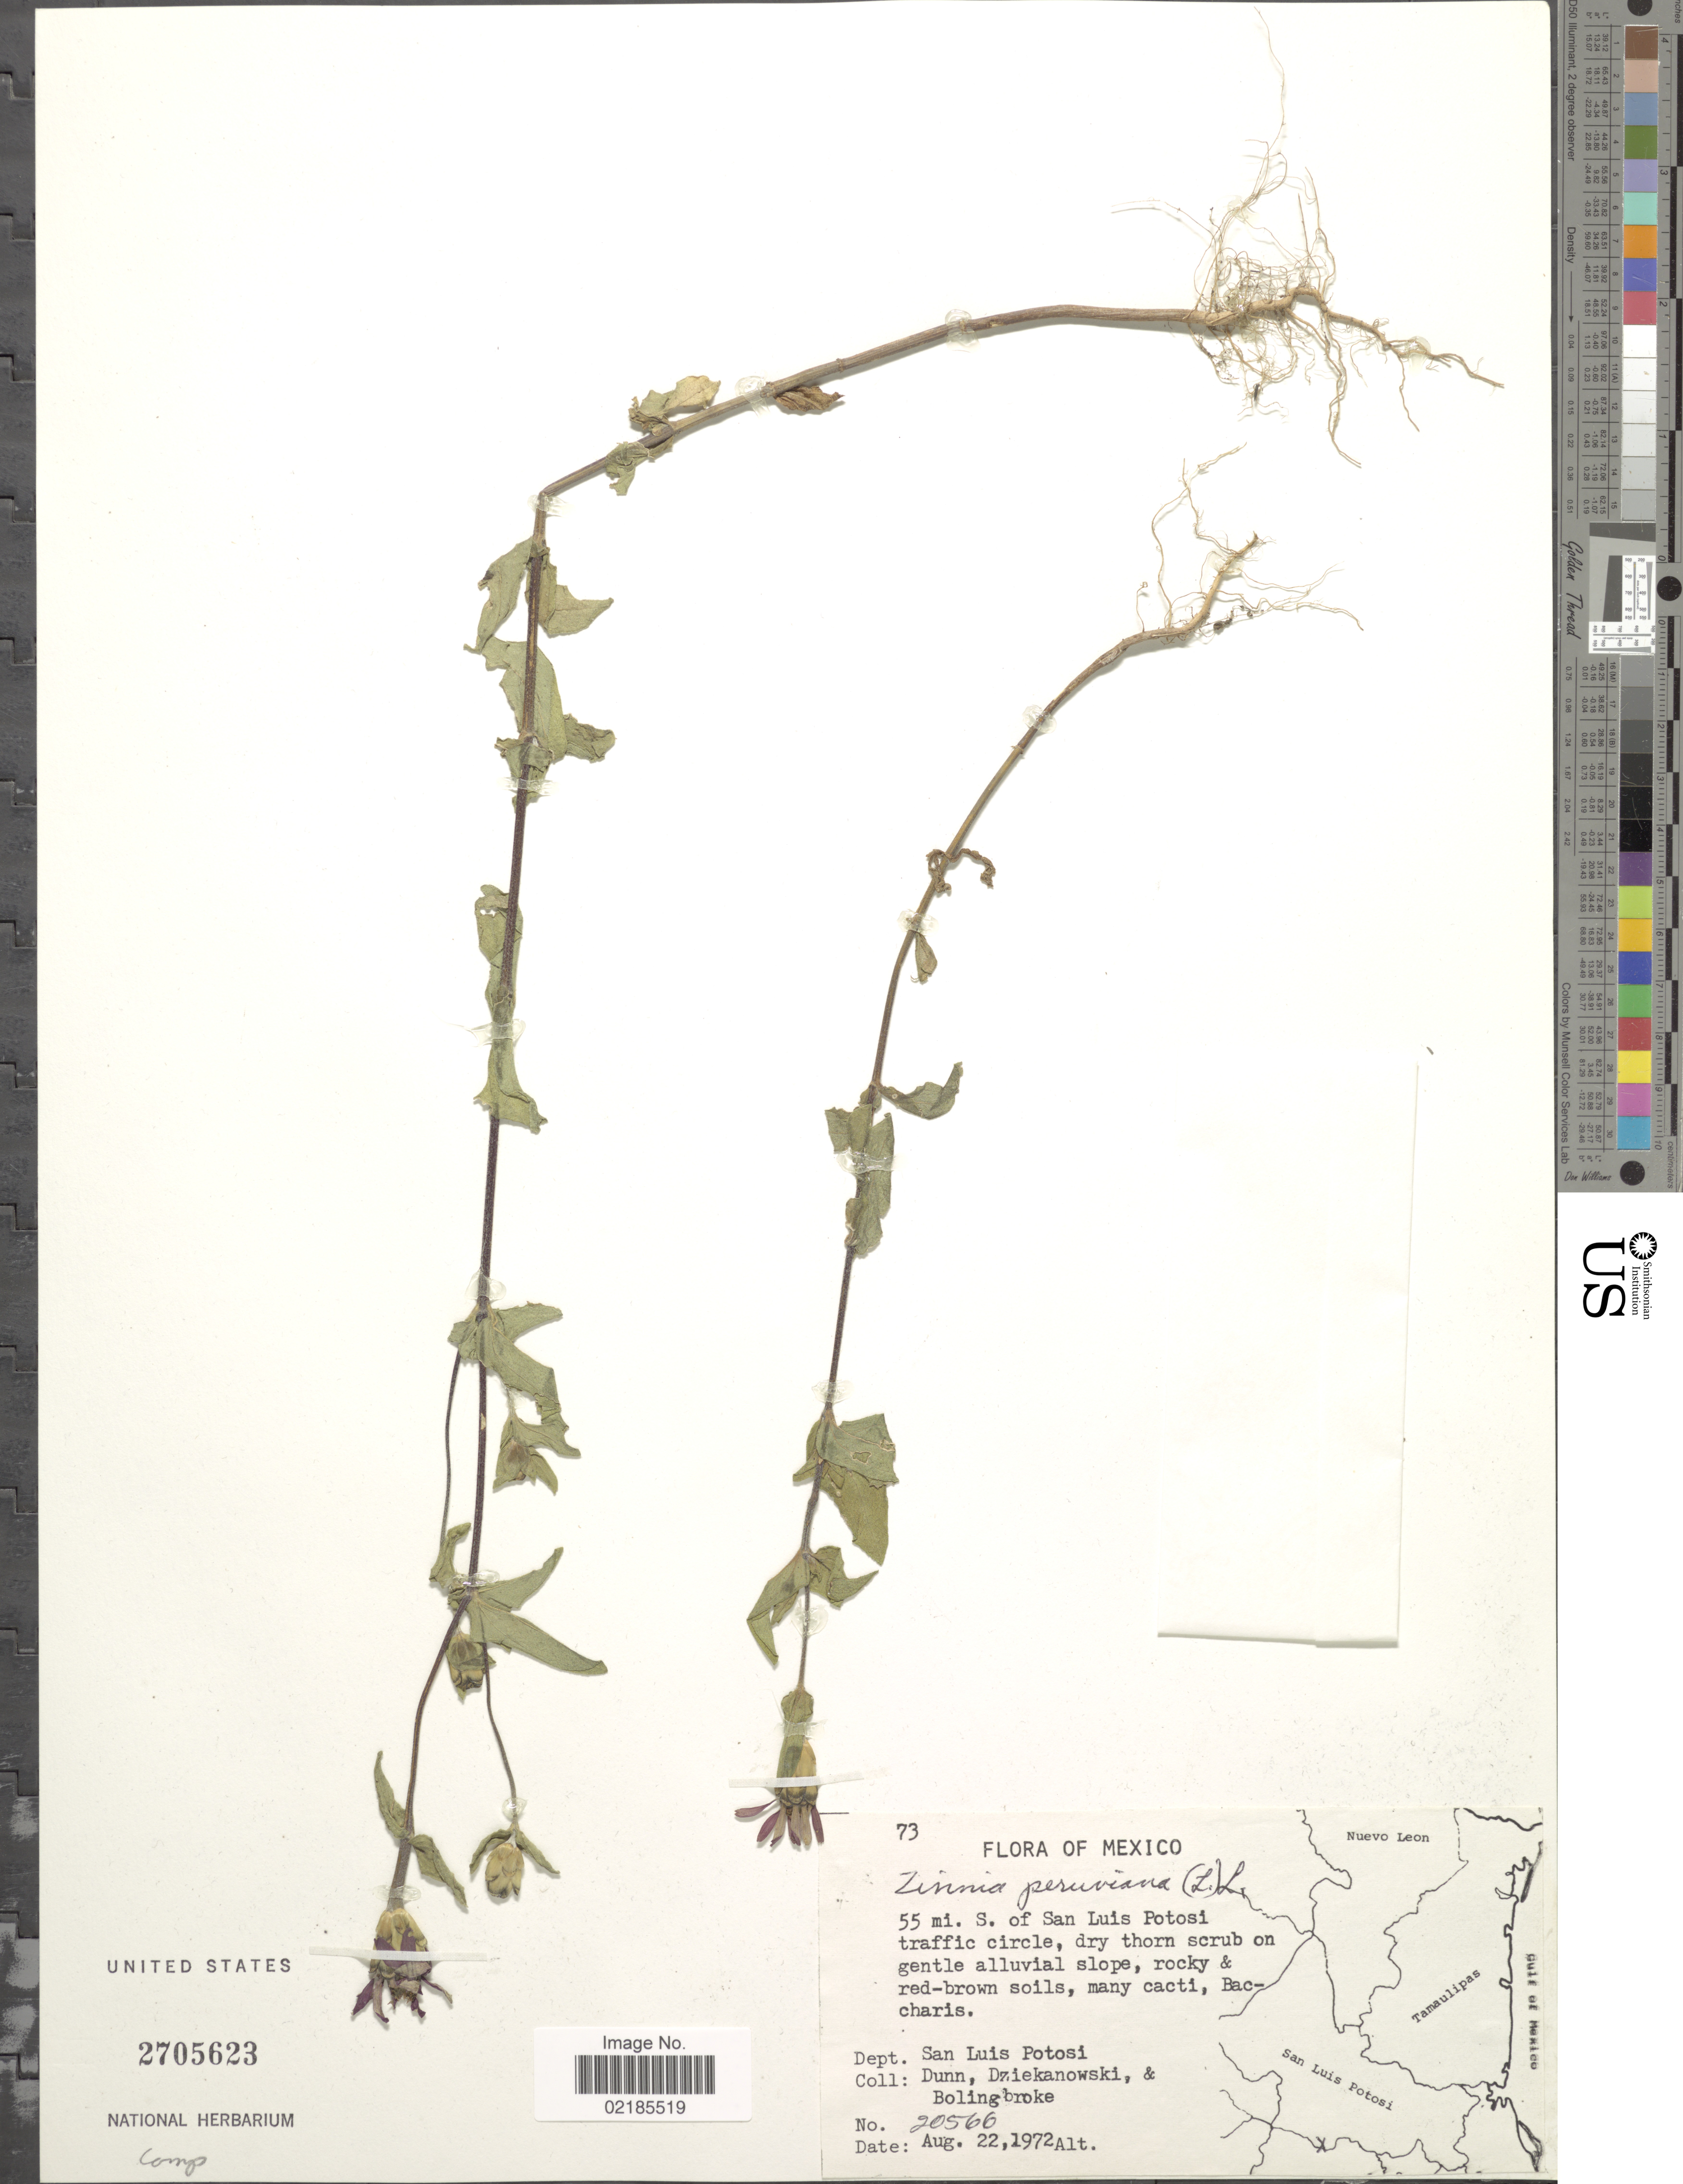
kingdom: Plantae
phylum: Tracheophyta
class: Magnoliopsida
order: Asterales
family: Asteraceae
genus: Zinnia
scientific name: Zinnia peruviana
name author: (L.) L.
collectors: -- Dunn, -. Dziekanowski & -. Bolingbroke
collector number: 20566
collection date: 1972-08-22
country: Mexico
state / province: San Luis Potosí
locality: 55 mi S of San Luis Potosi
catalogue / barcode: US 2705623